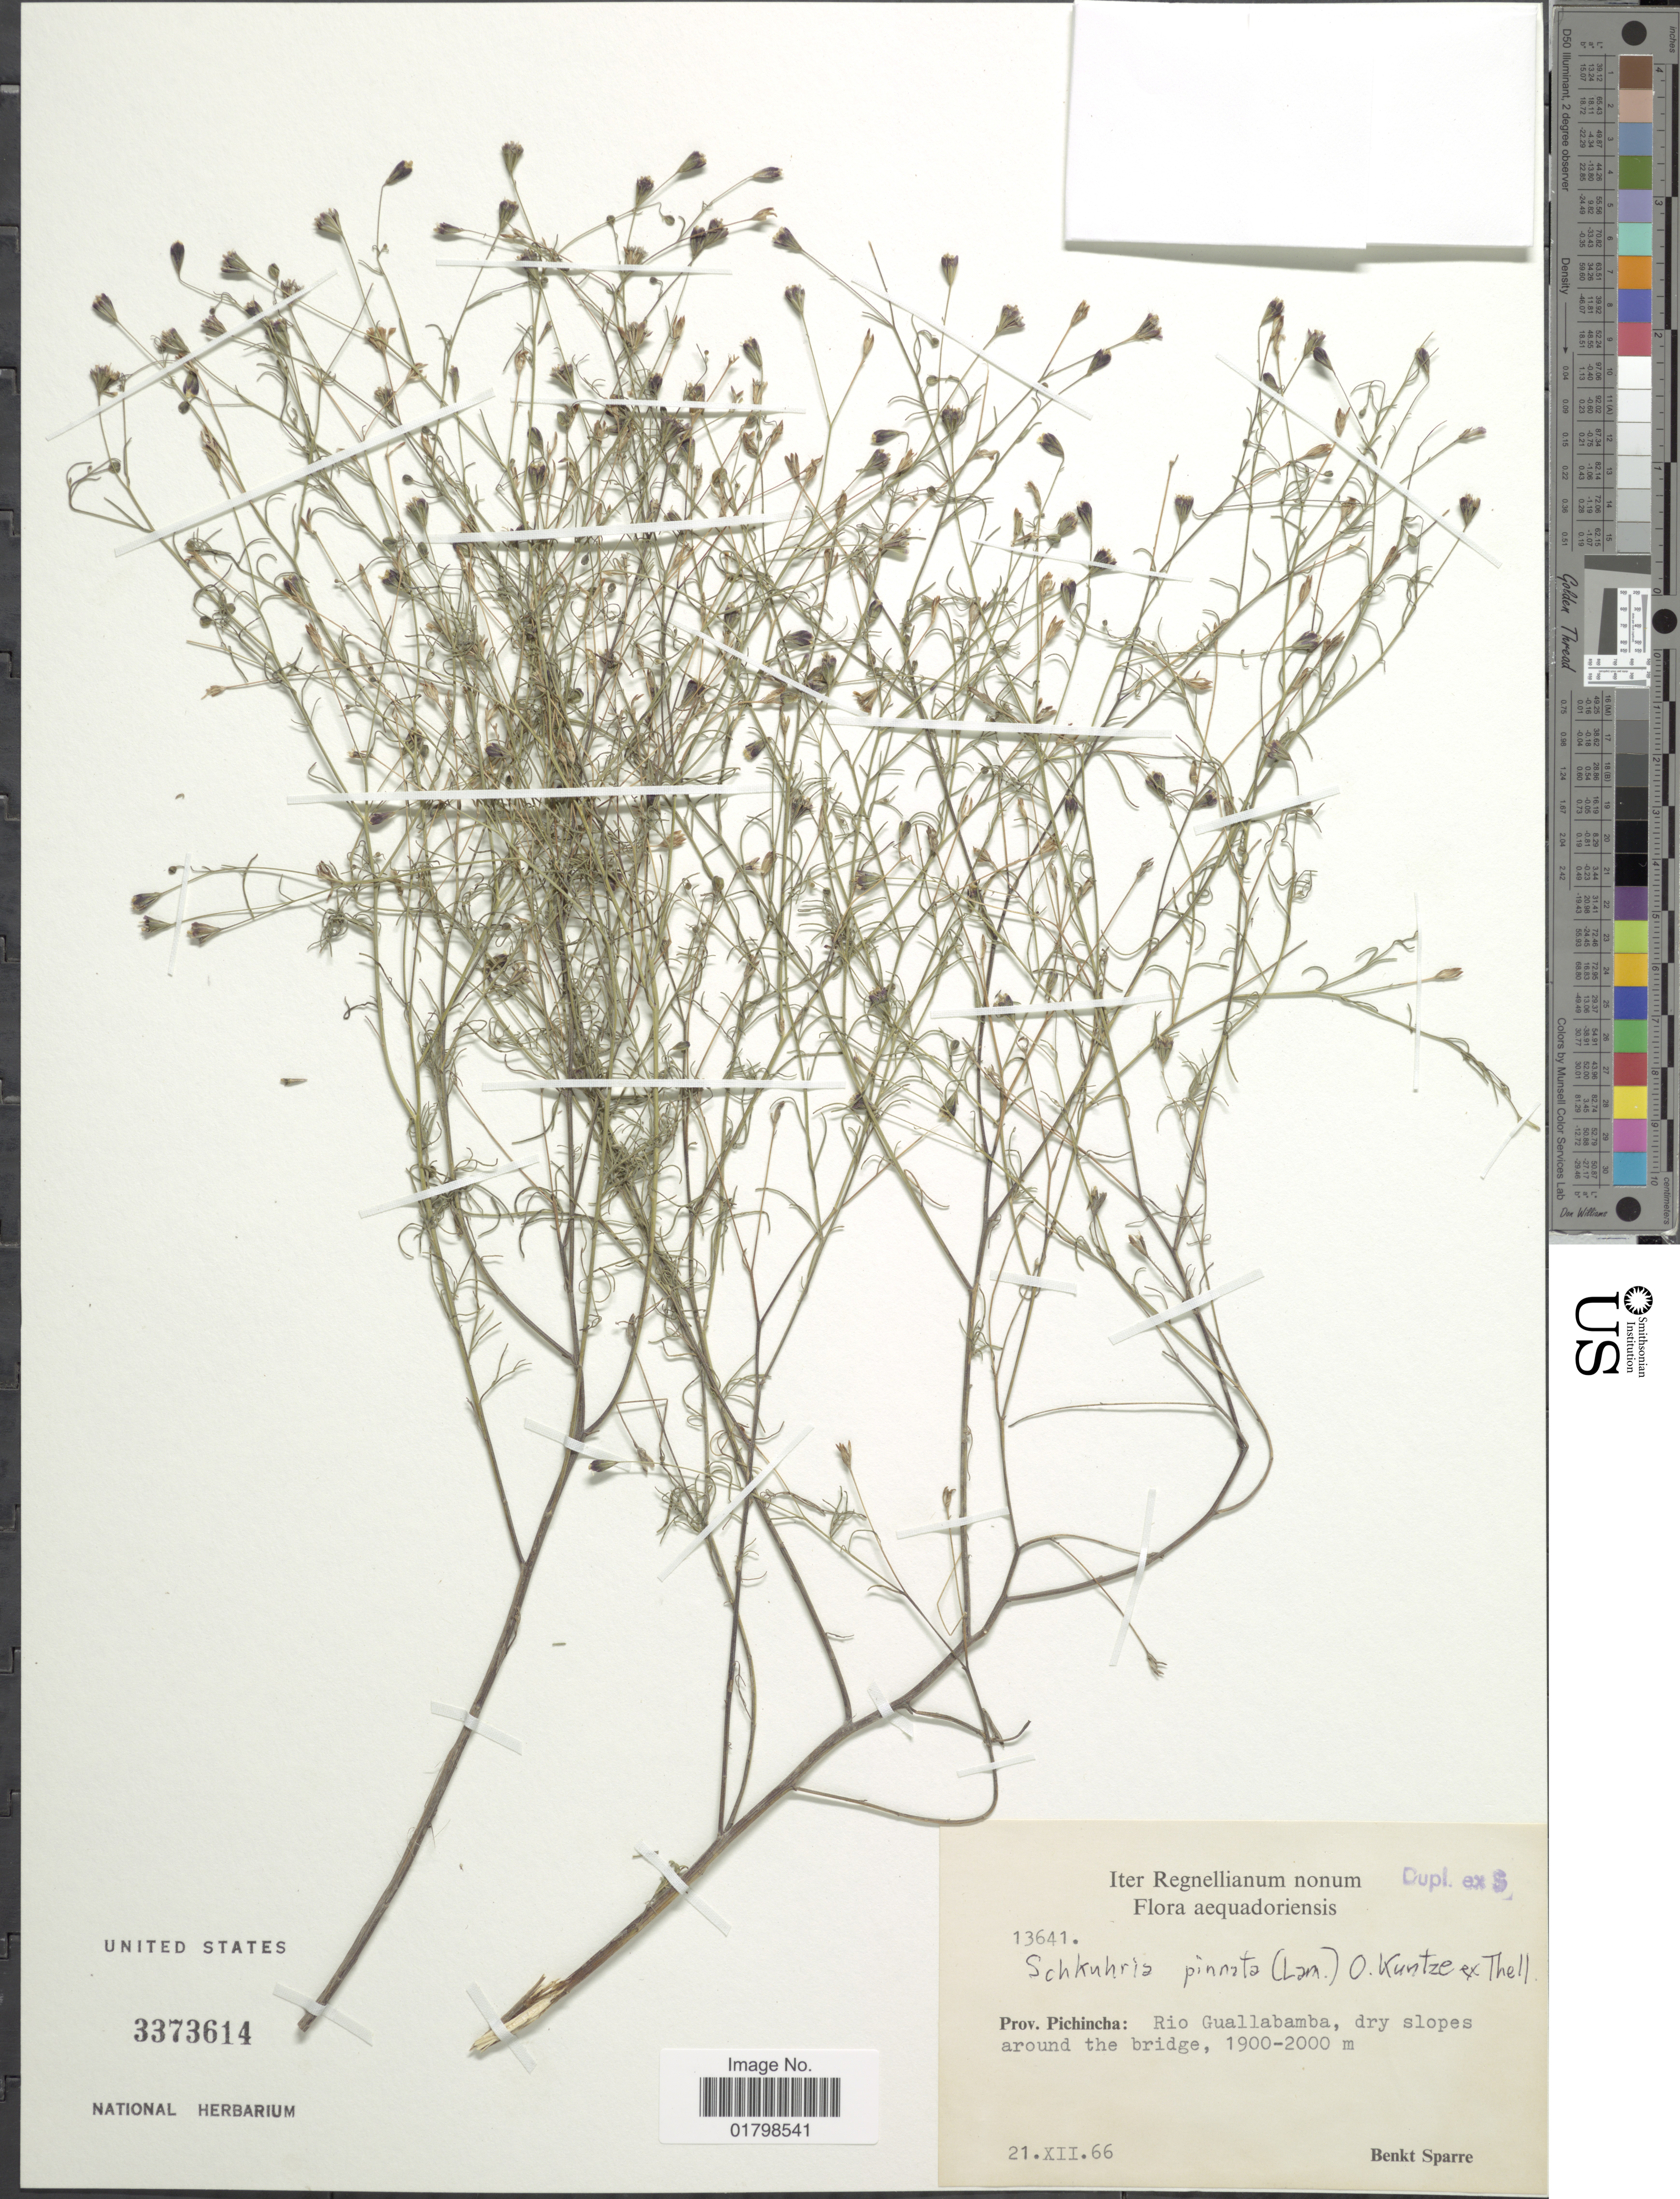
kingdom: Plantae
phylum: Tracheophyta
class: Magnoliopsida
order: Asterales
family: Asteraceae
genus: Schkuhria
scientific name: Schkuhria pinnata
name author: (Lam.) Kuntze ex Thell.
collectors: B. Sparre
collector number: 13641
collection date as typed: Transcribed d/m/y: 21/12/66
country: Ecuador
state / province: Pichincha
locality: Rio Guallabamba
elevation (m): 1900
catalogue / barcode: US 3373614